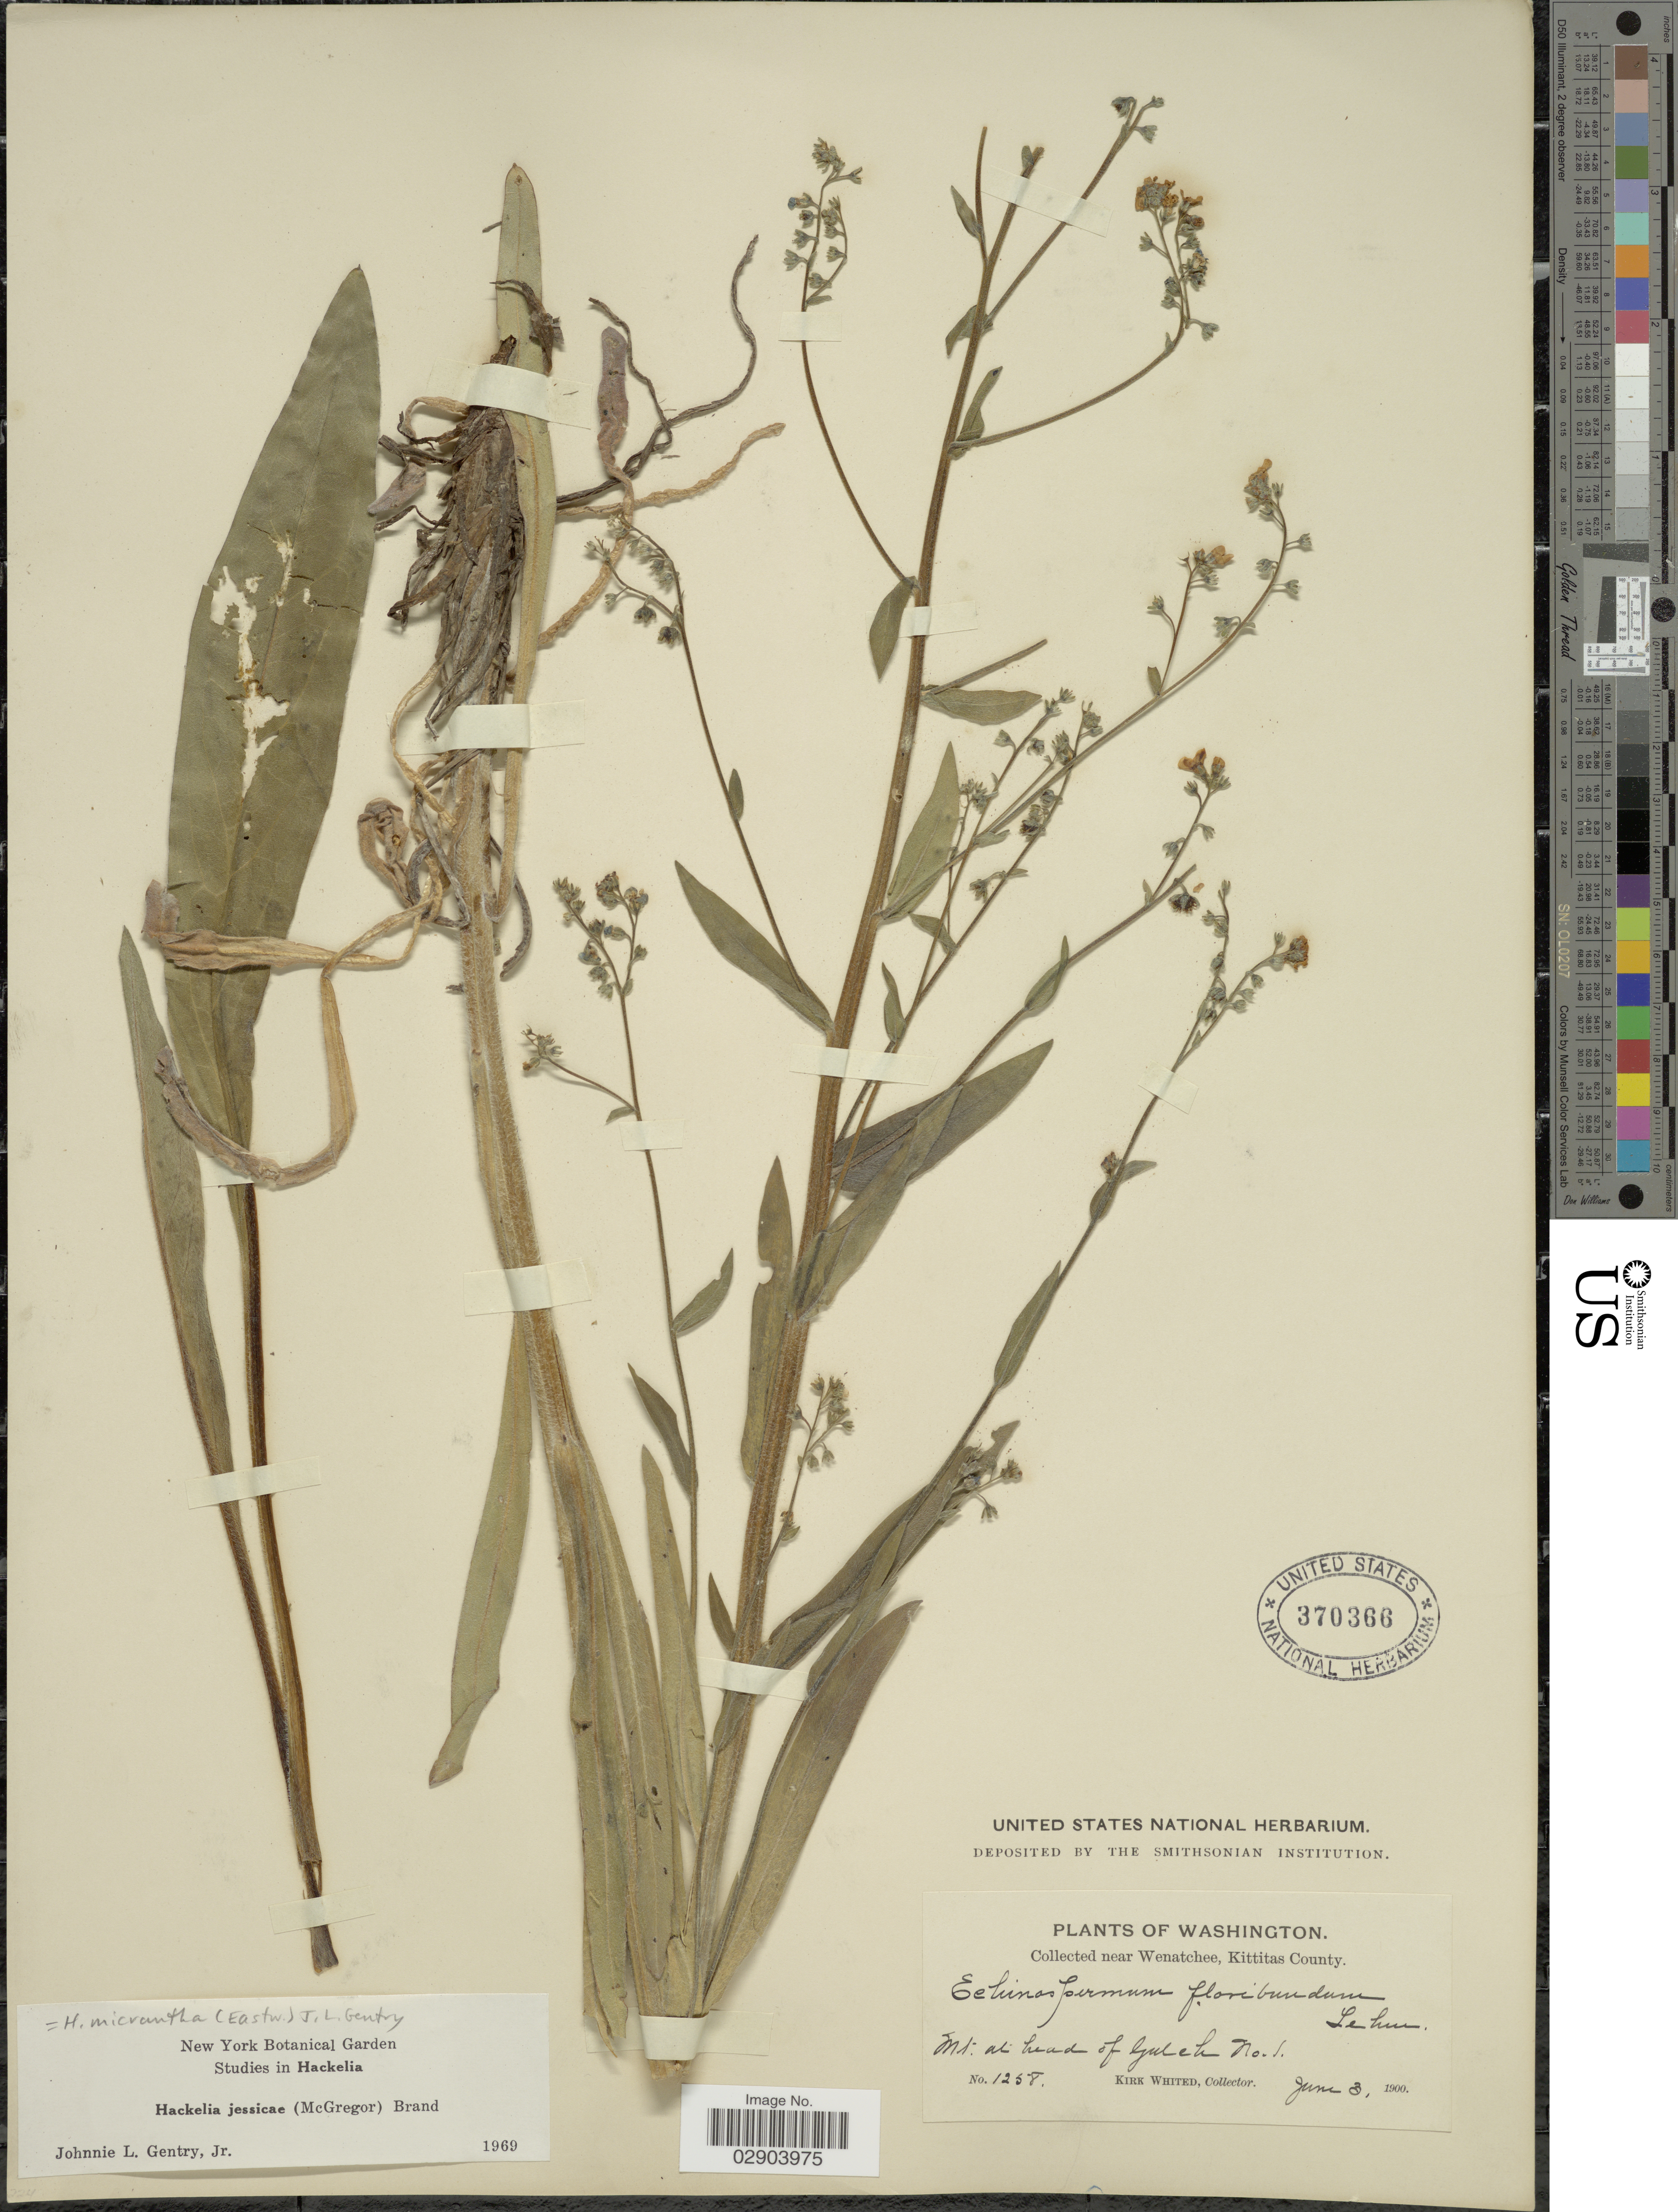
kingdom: Plantae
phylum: Tracheophyta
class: Magnoliopsida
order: Boraginales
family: Boraginaceae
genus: Hackelia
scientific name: Hackelia micrantha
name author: (Eastw.) J.L. Gentry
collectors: K. Whited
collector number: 1258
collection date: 1900-06-03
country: United States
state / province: Washington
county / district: Kittitas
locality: Near Wenatchee, Kittitas County. Mt: at head of Gulch No.1.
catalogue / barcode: US 370366